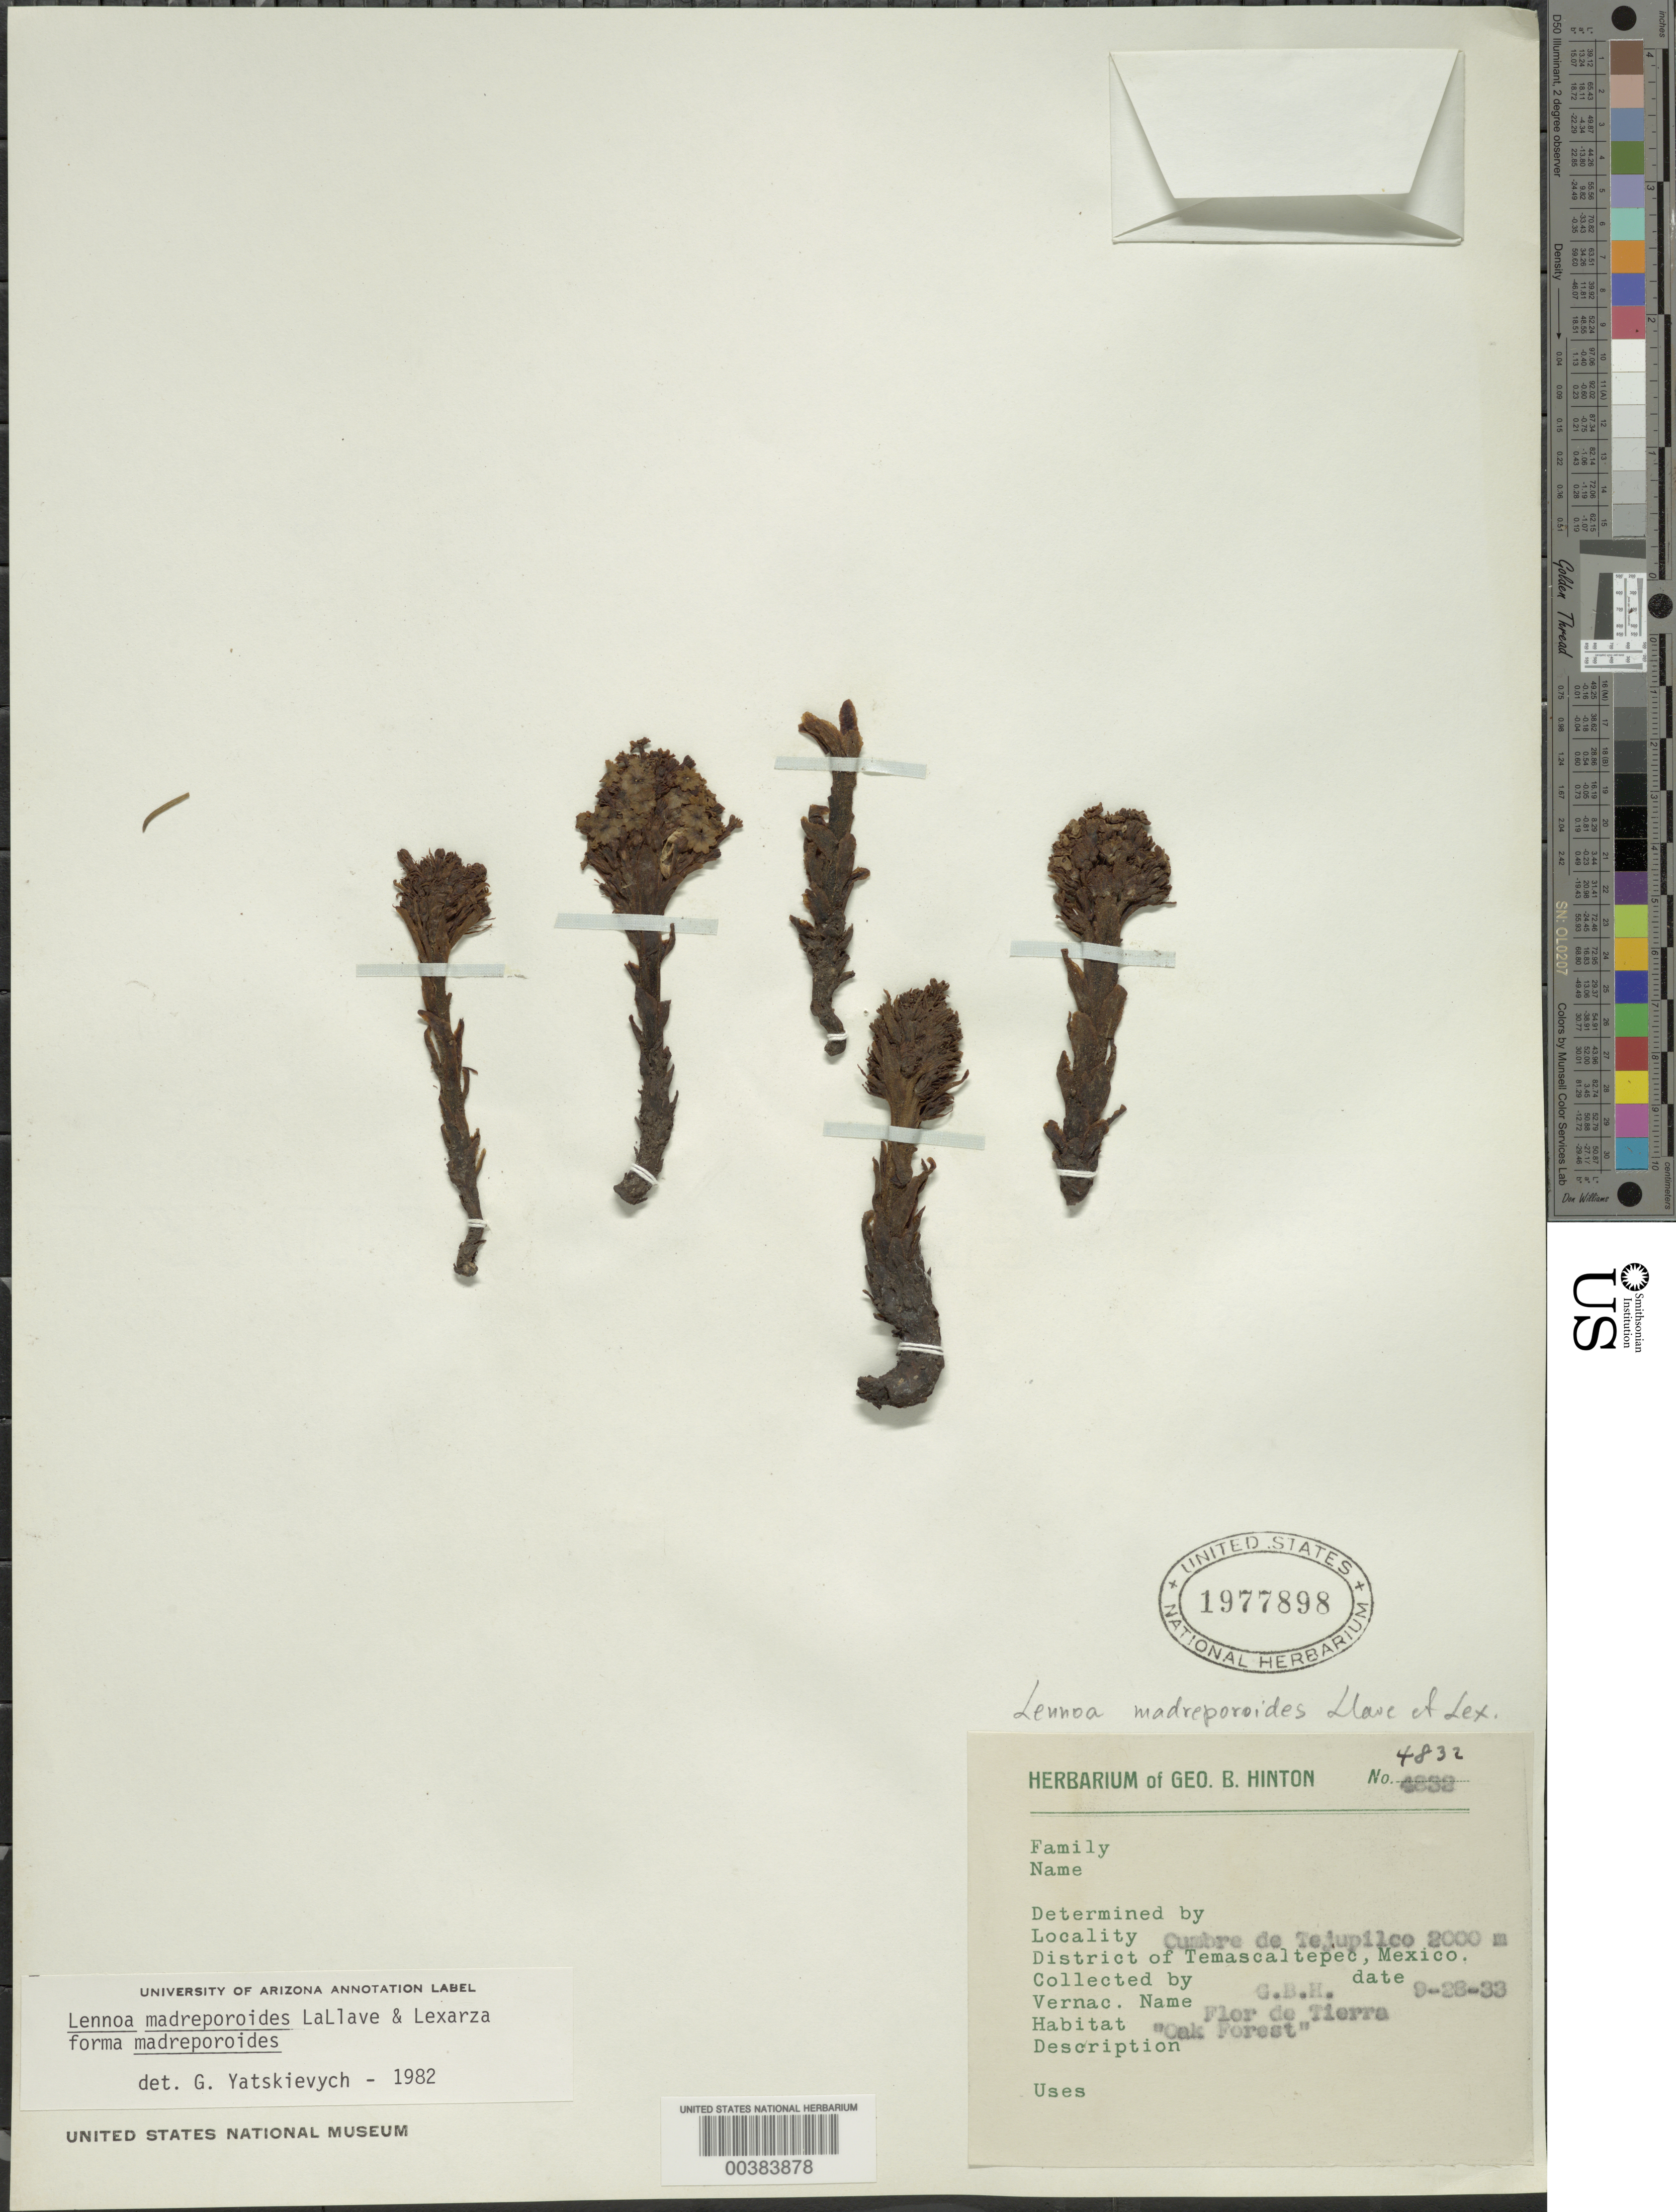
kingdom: Plantae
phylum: Tracheophyta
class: Magnoliopsida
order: Boraginales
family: Lennoaceae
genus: Lennoa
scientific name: Lennoa madreporoides f. madreporoides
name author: La Llave & Lex.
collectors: G. B. Hinton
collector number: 4832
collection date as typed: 28 Sep 1933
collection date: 1933-09-28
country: Mexico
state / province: México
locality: Temacaltepec dist., cumbre de Tejupilco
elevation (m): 2000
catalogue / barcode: US 1977898